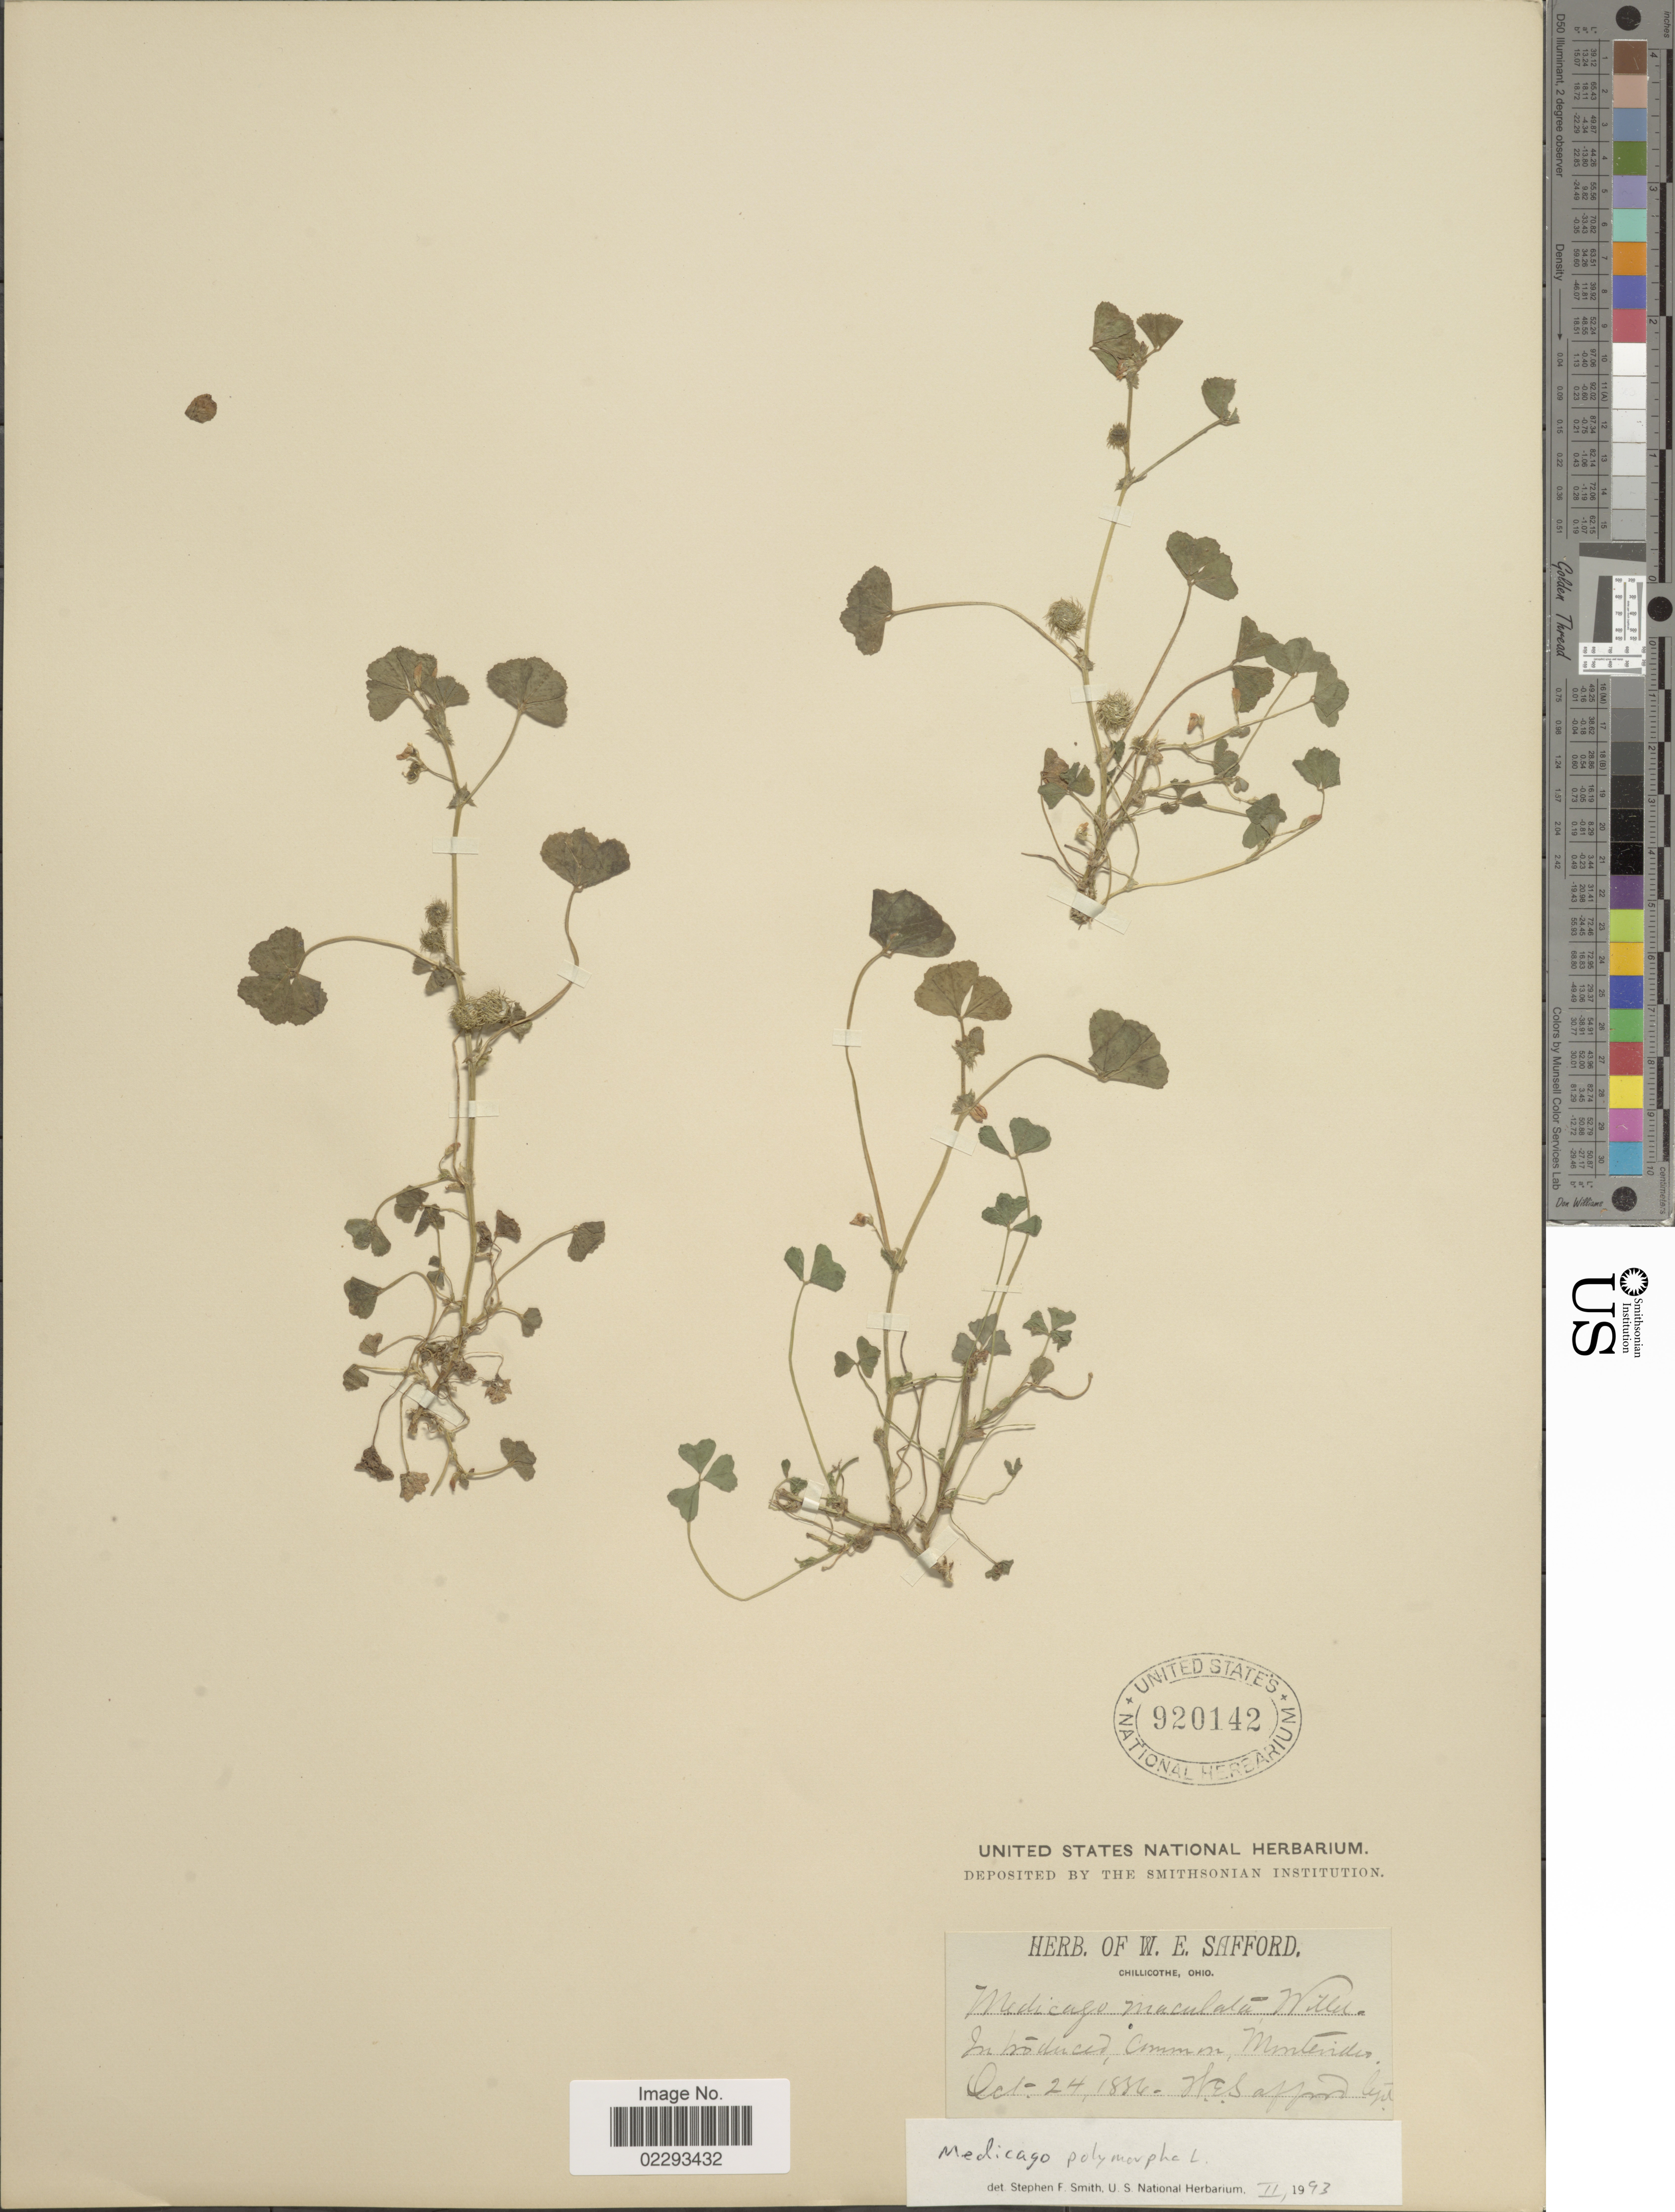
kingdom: Plantae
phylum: Tracheophyta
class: Magnoliopsida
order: Fabales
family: Fabaceae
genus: Medicago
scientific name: Medicago polymorpha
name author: L.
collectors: W. E. Safford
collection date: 1886-10-24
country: Uruguay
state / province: Montevideo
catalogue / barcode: US 920142